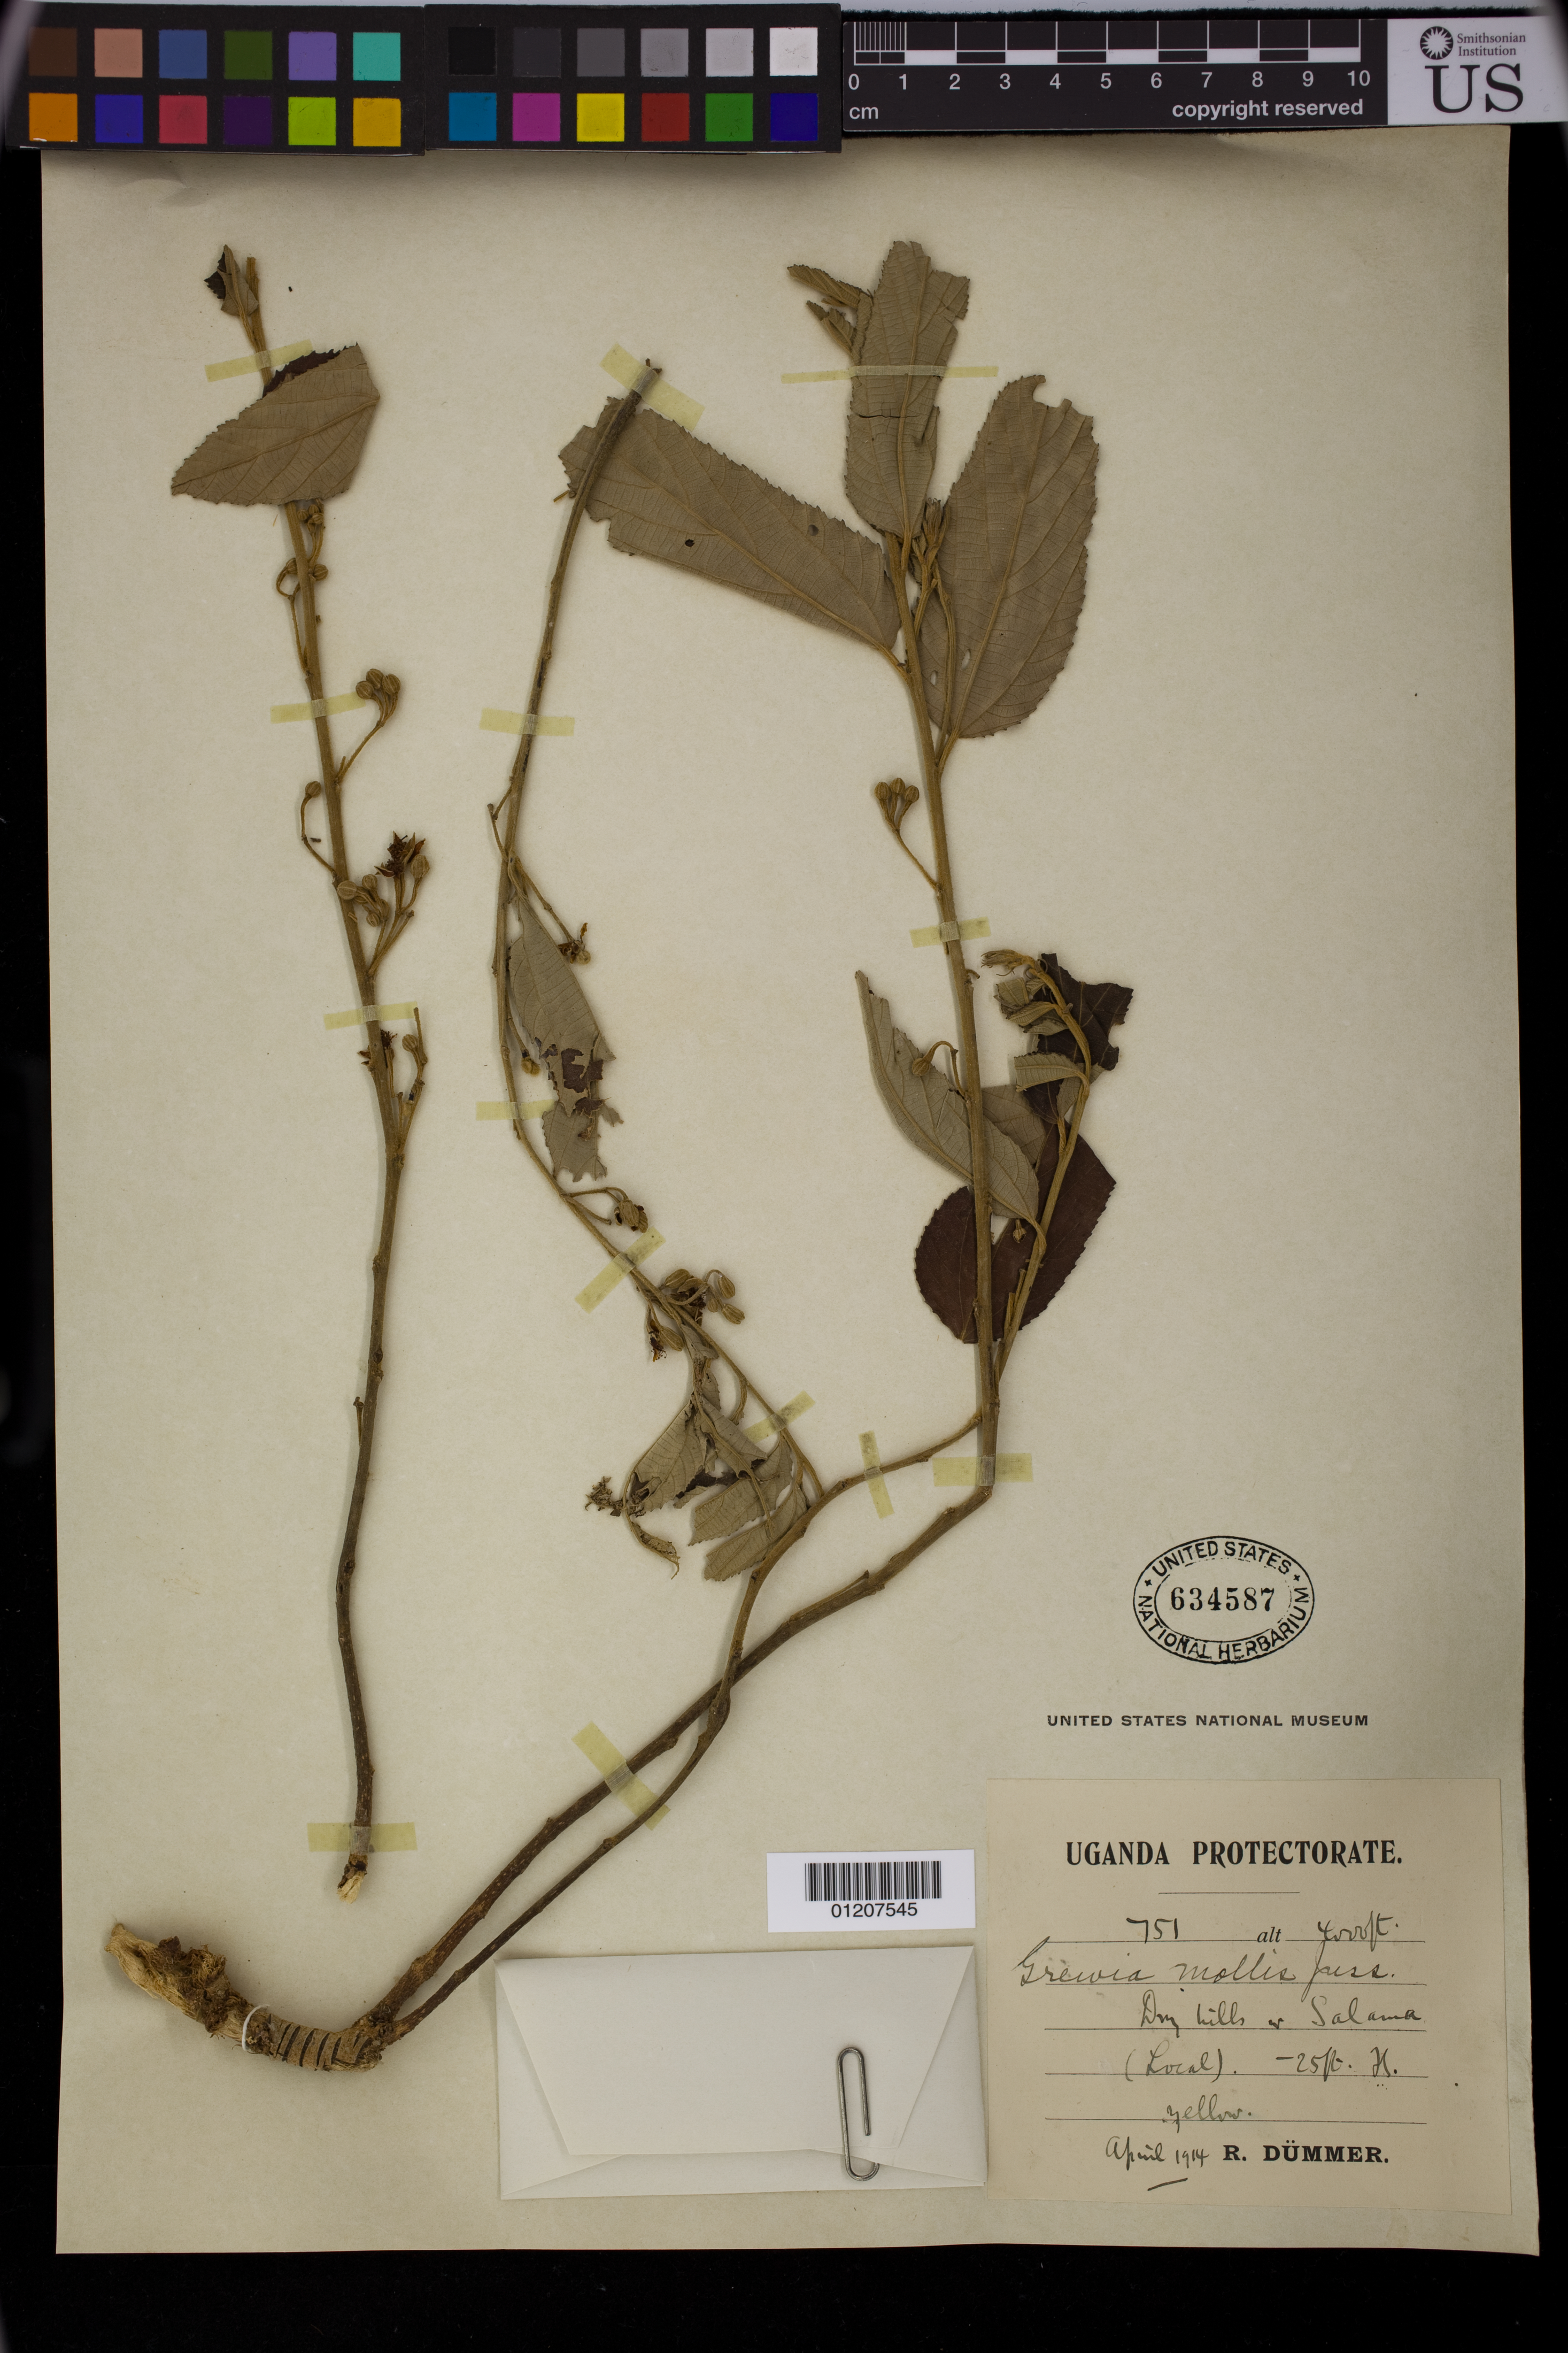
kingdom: Plantae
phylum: Tracheophyta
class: Magnoliopsida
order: Malvales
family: Malvaceae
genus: Grewia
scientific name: Grewia mollis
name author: Juss.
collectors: R. A. Dümmer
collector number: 751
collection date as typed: Apr 1914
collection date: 1914-04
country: Uganda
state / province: Central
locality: Dry hills of Salama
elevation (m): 1219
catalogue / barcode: US 634587